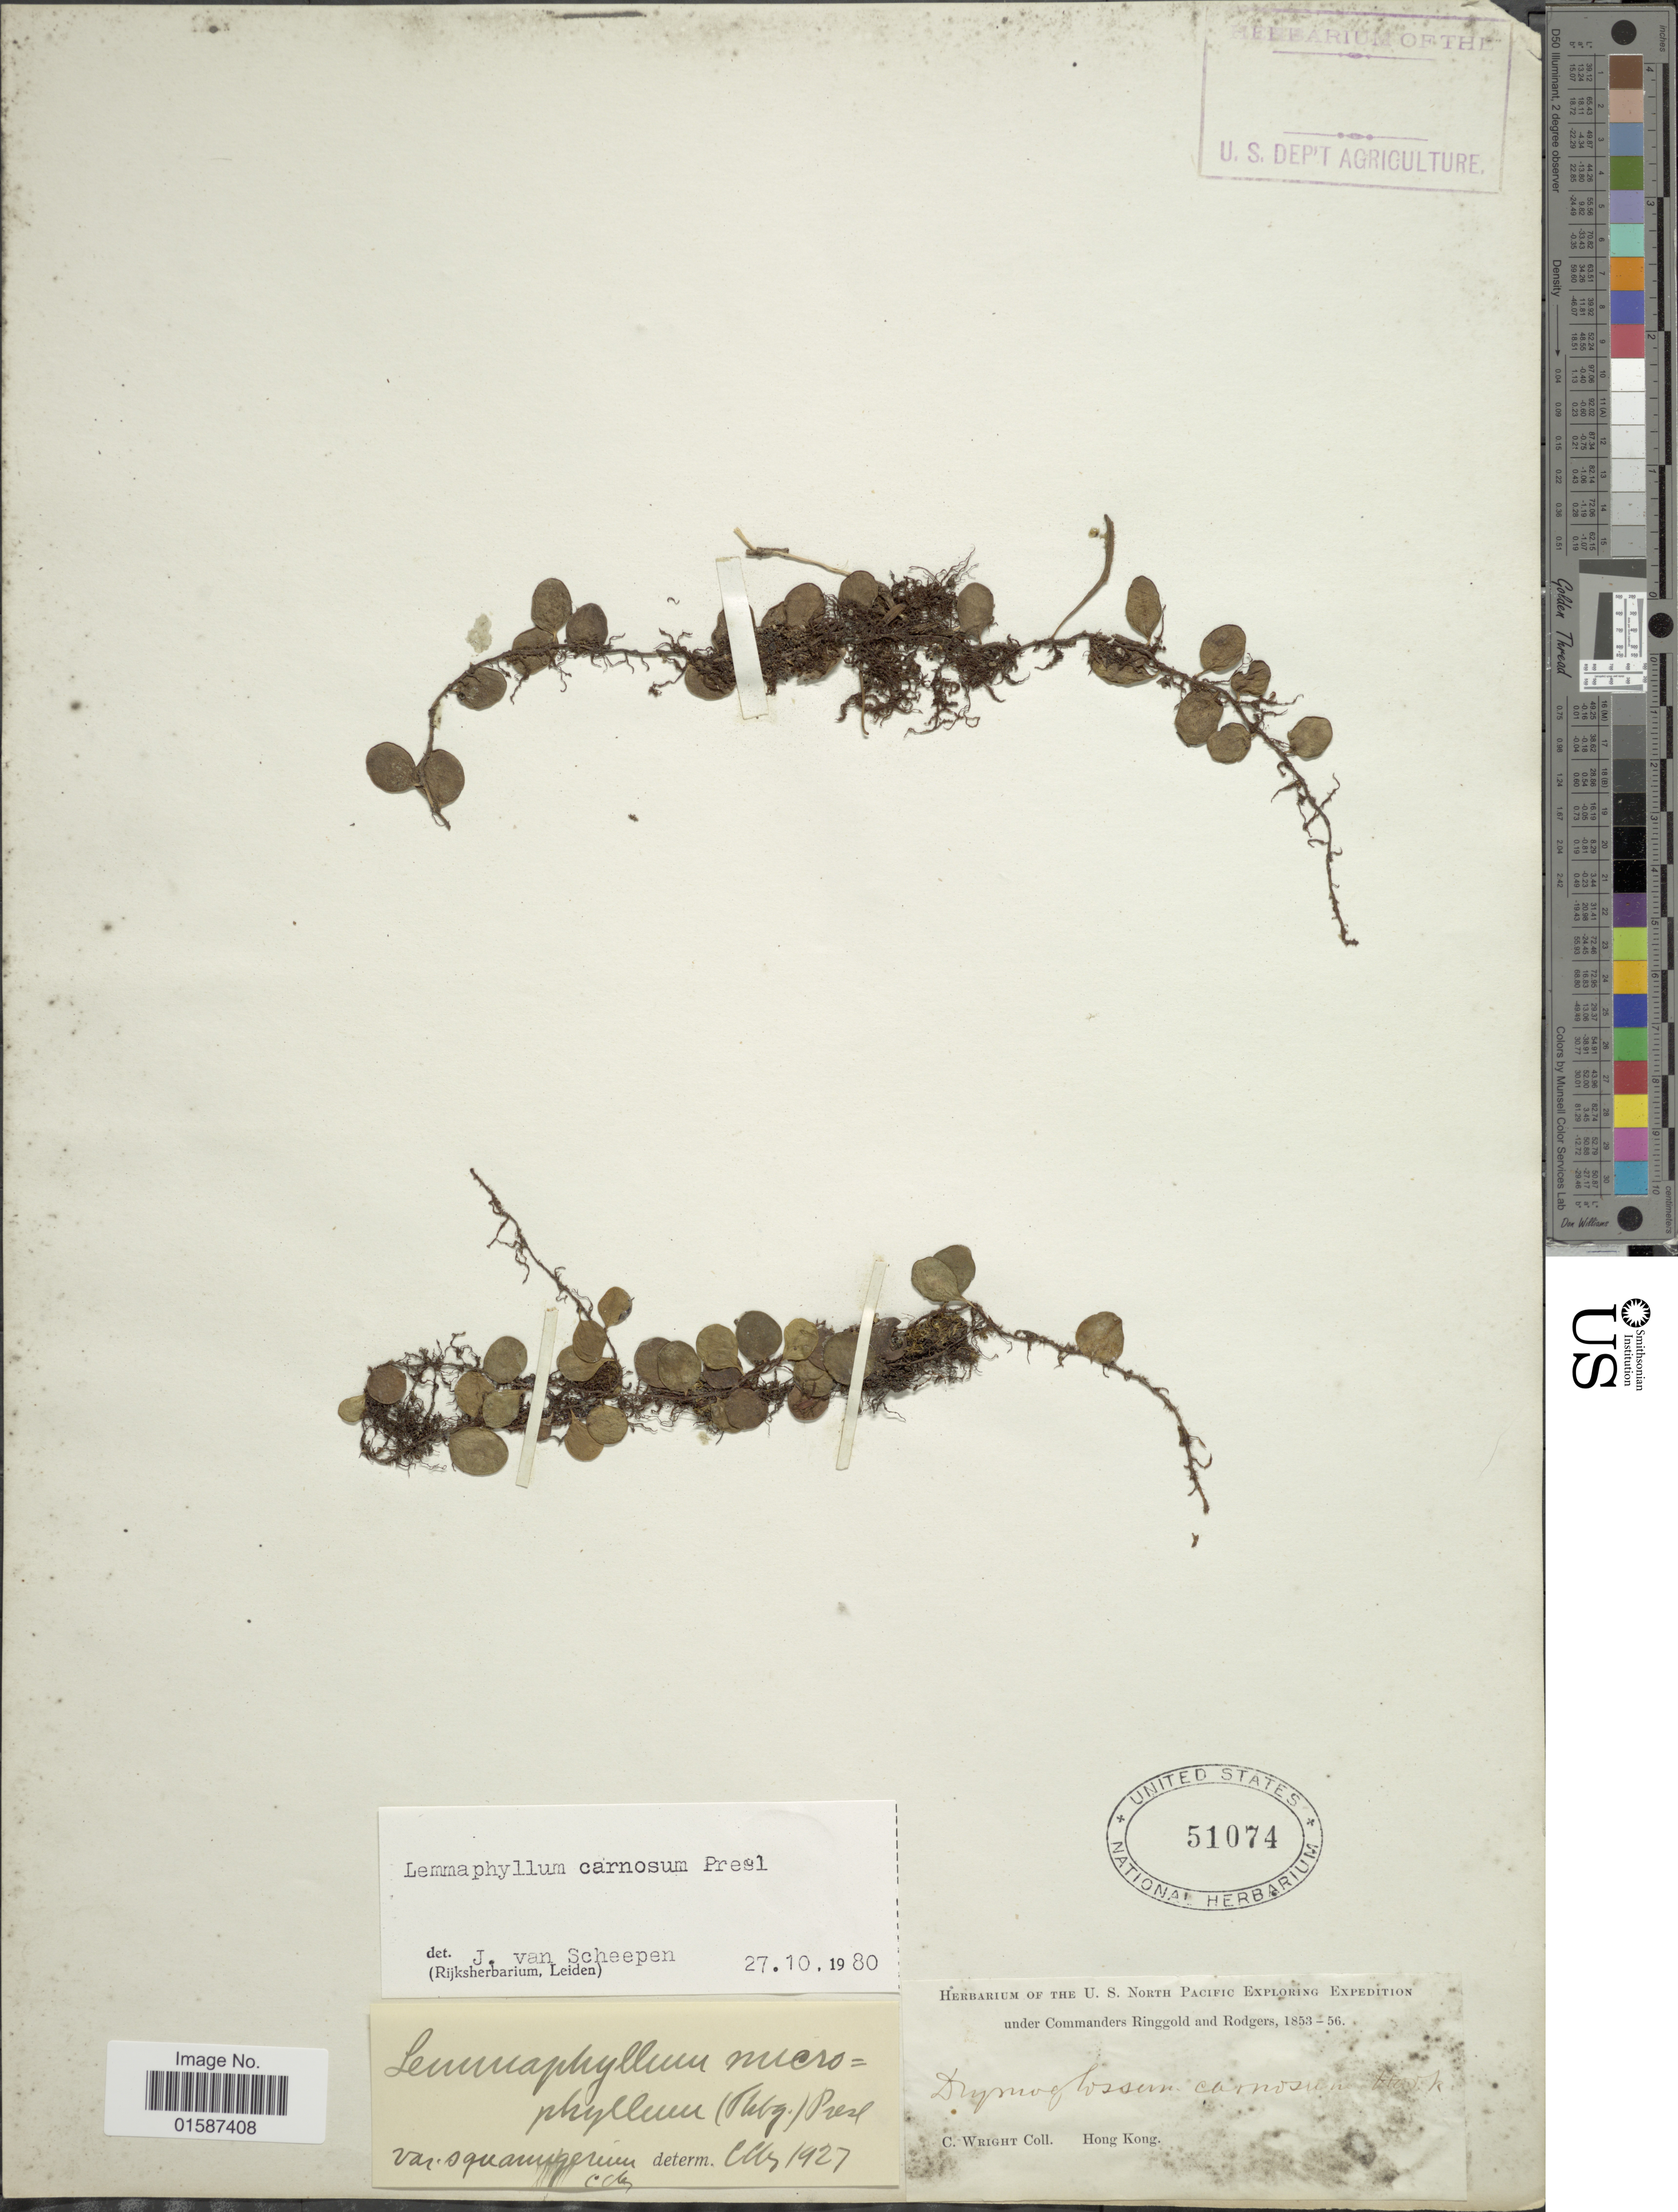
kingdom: Plantae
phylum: Tracheophyta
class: Polypodiopsida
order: Polypodiales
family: Polypodiaceae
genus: Lemmaphyllum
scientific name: Lemmaphyllum microphyllum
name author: C. Presl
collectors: C. Wright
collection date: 1853/1856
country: China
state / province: Hong Kong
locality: Hong Kong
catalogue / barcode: US 51074